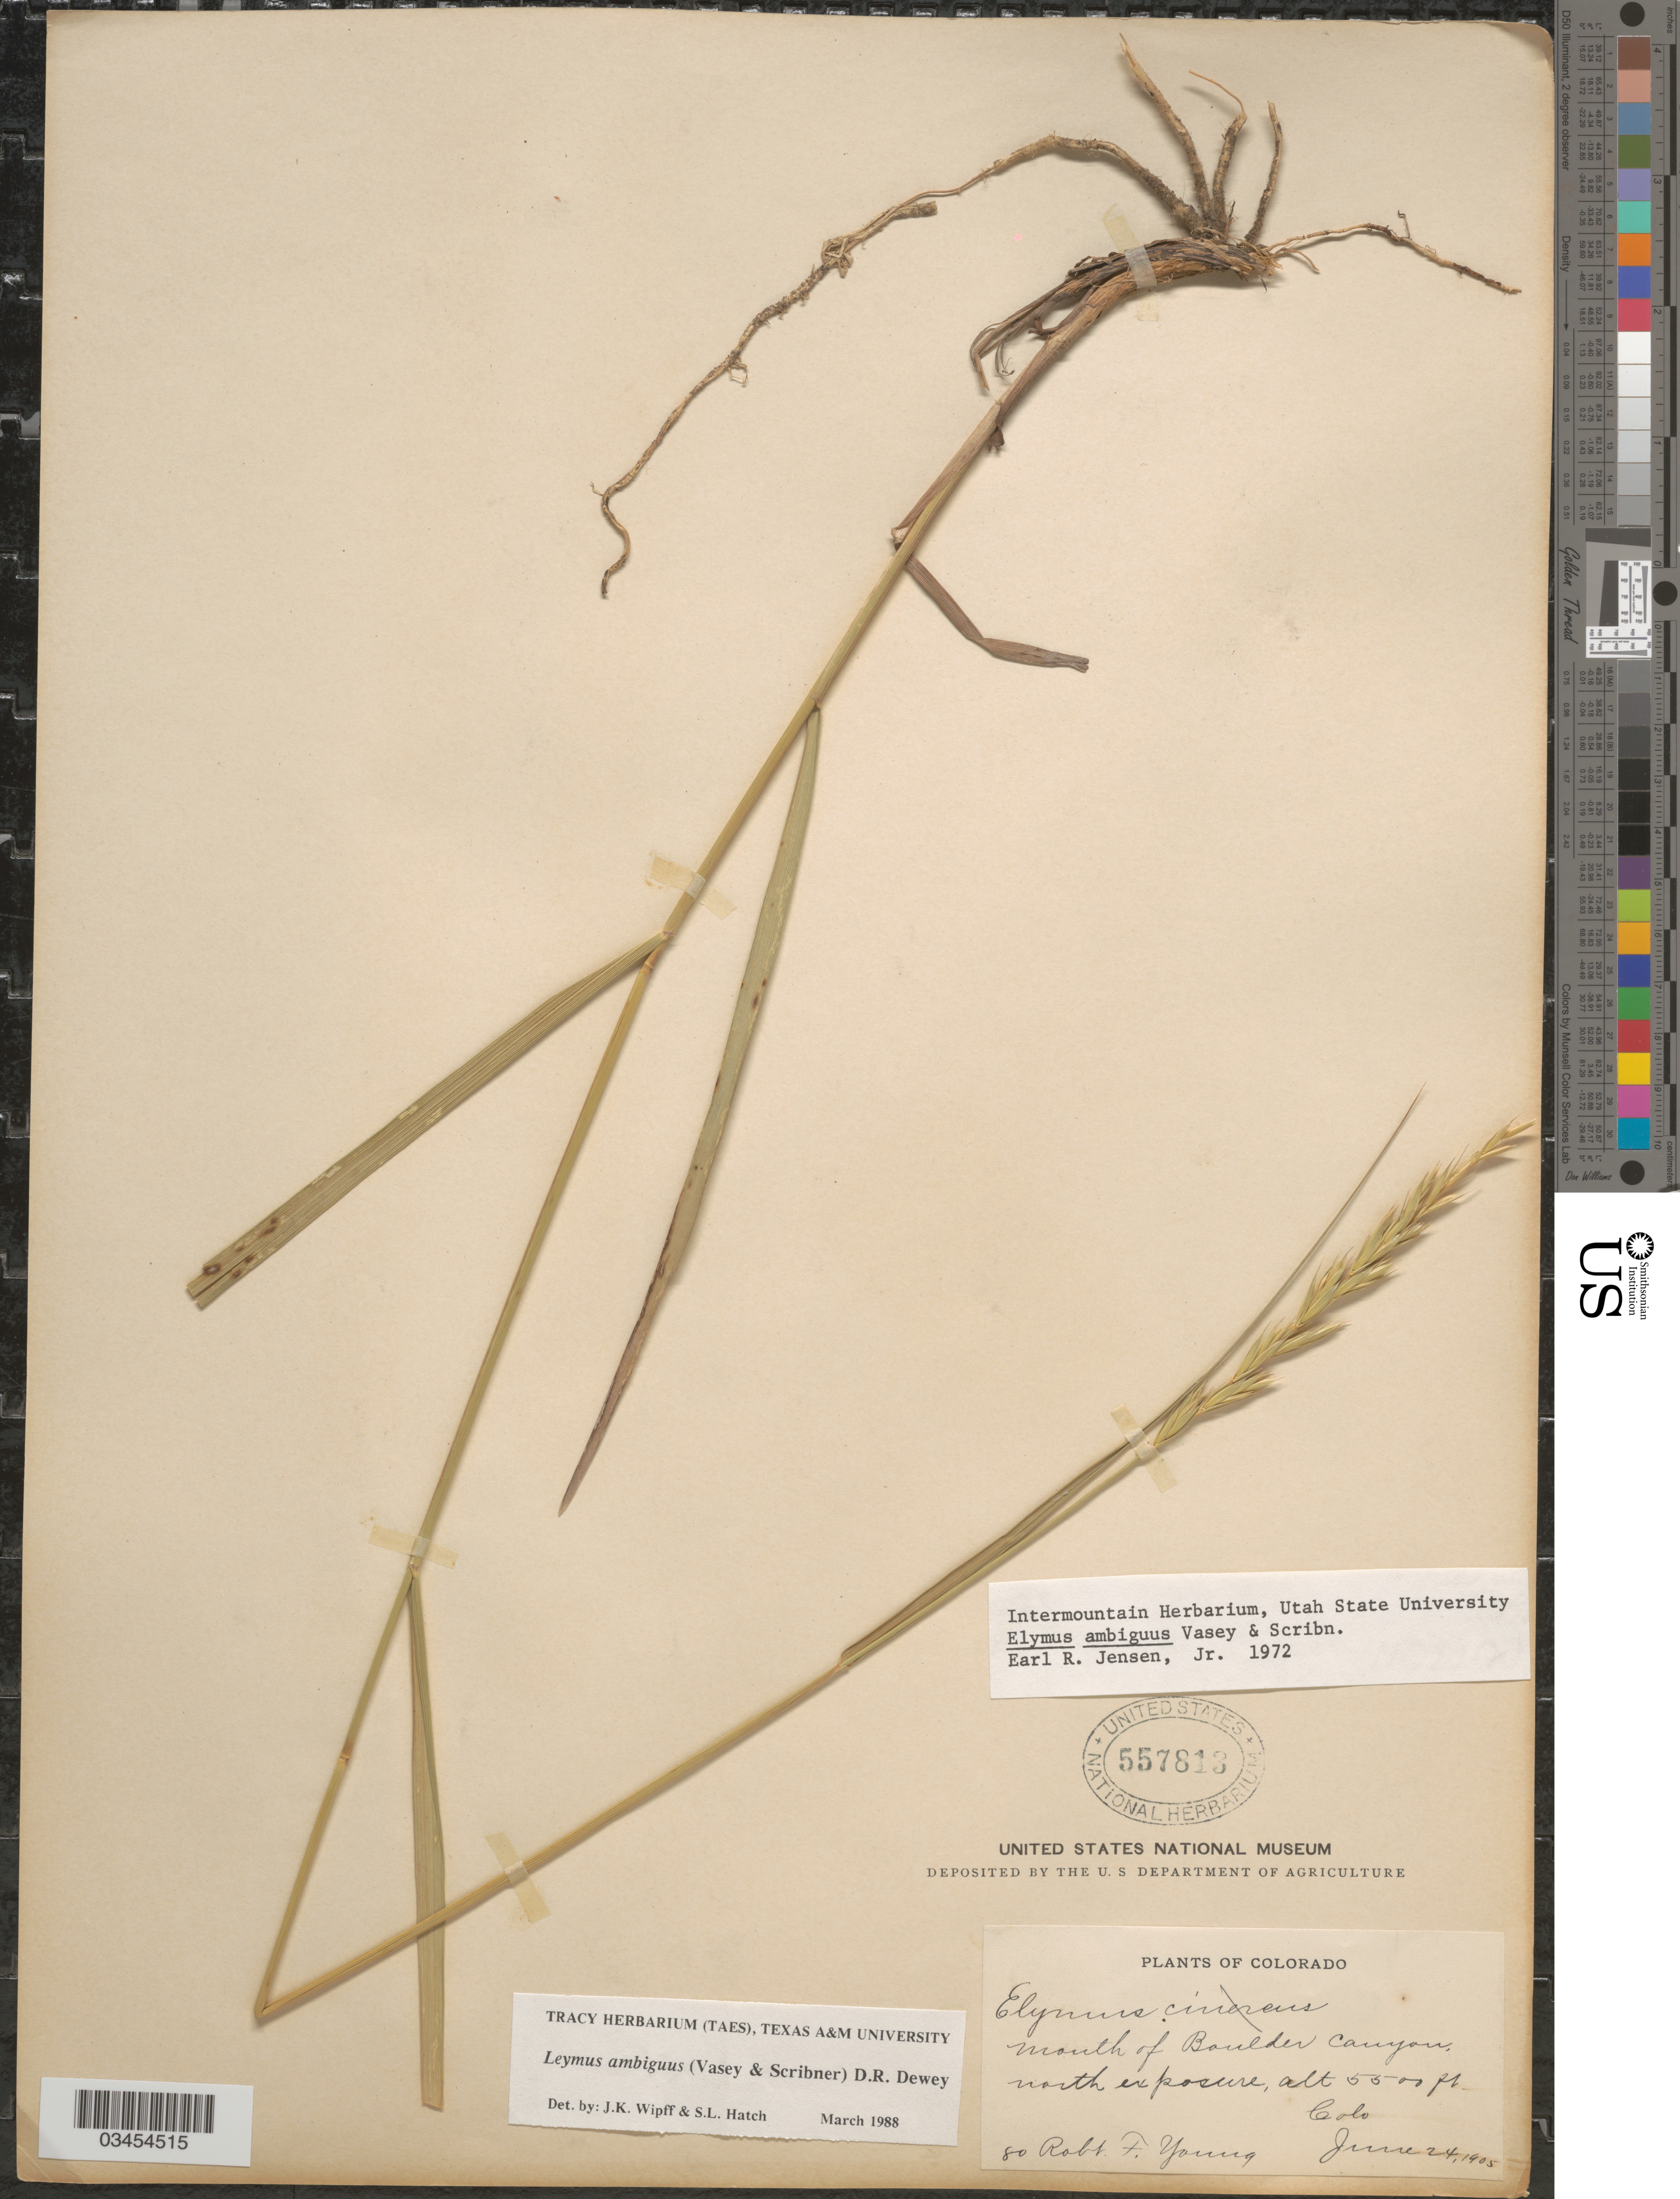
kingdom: Plantae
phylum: Tracheophyta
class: Liliopsida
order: Poales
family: Poaceae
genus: Leymus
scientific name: Leymus ambiguus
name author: (Vasey & Scribn.) Dewey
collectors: R. Young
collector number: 80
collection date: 1905-06-24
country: United States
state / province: Colorado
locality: Mouth of Boulder Canyon, north exposure.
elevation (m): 1676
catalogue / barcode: US 557813